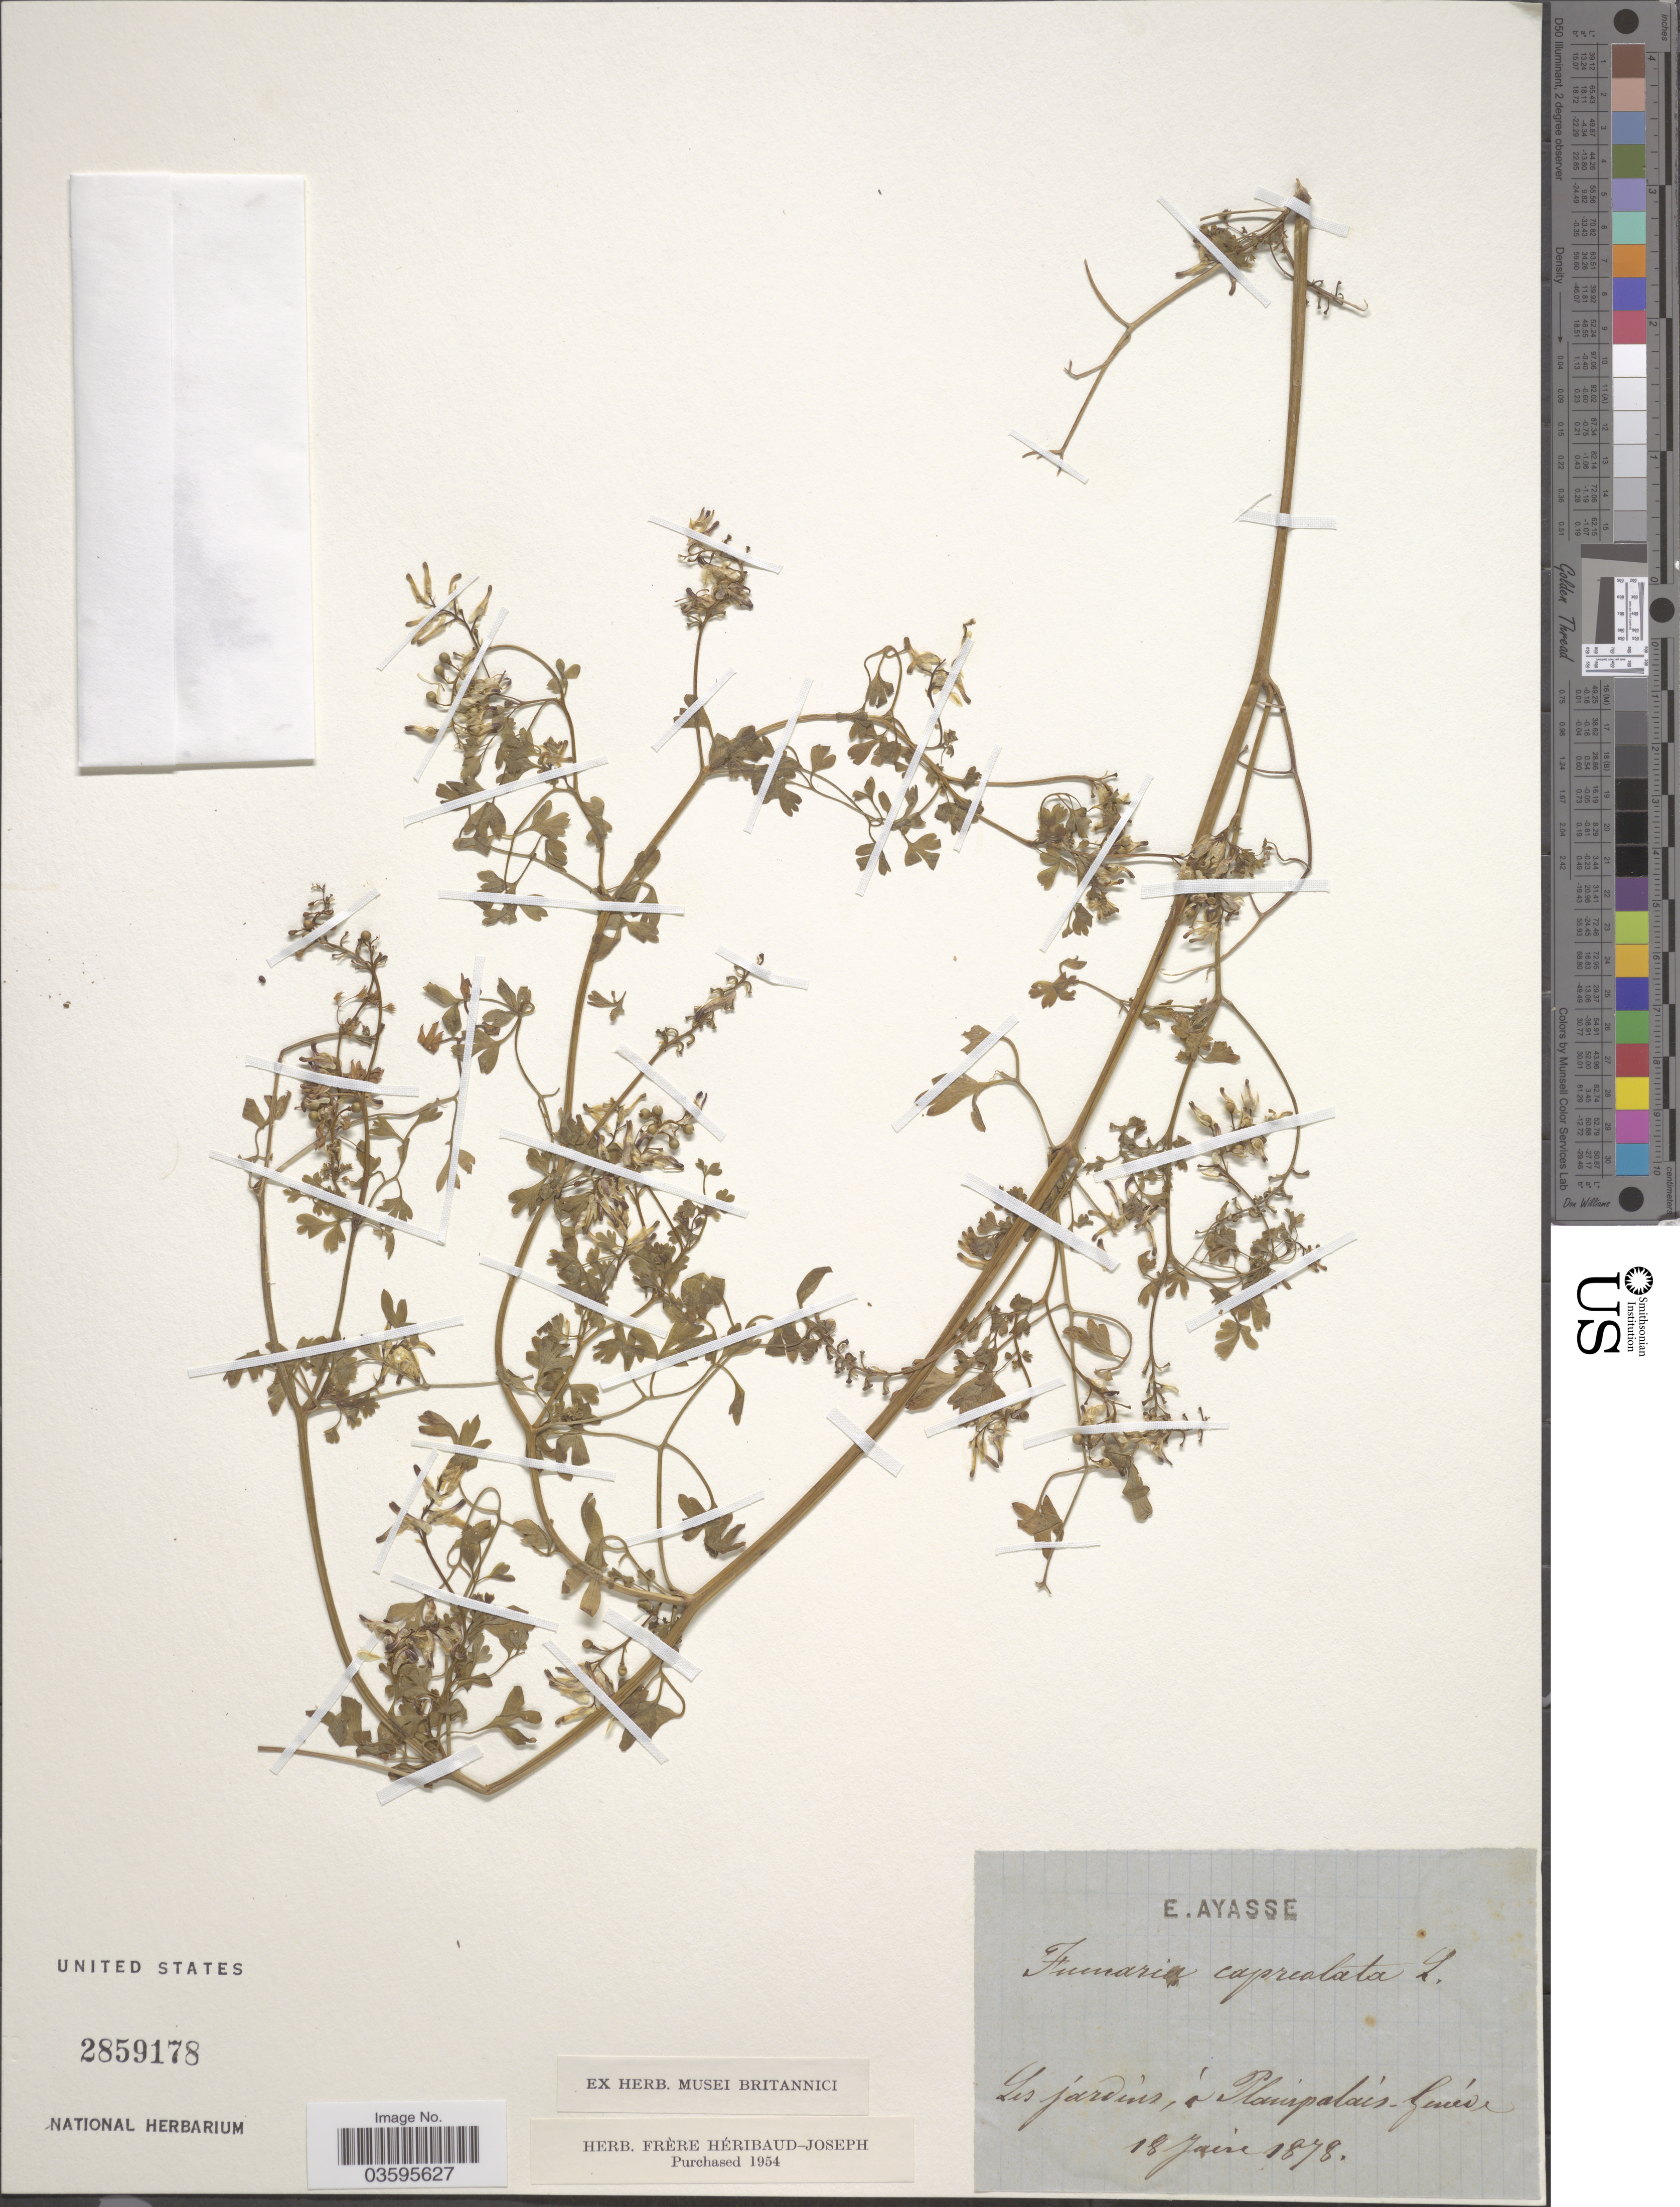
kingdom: Plantae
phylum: Tracheophyta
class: Magnoliopsida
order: Ranunculales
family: Papaveraceae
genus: Fumaria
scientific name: Fumaria capreolata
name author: L.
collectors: E. Ayasse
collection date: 1878-06-18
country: Switzerland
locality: Les jardines, á Plainpalais-Genéve.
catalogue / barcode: US 2859178